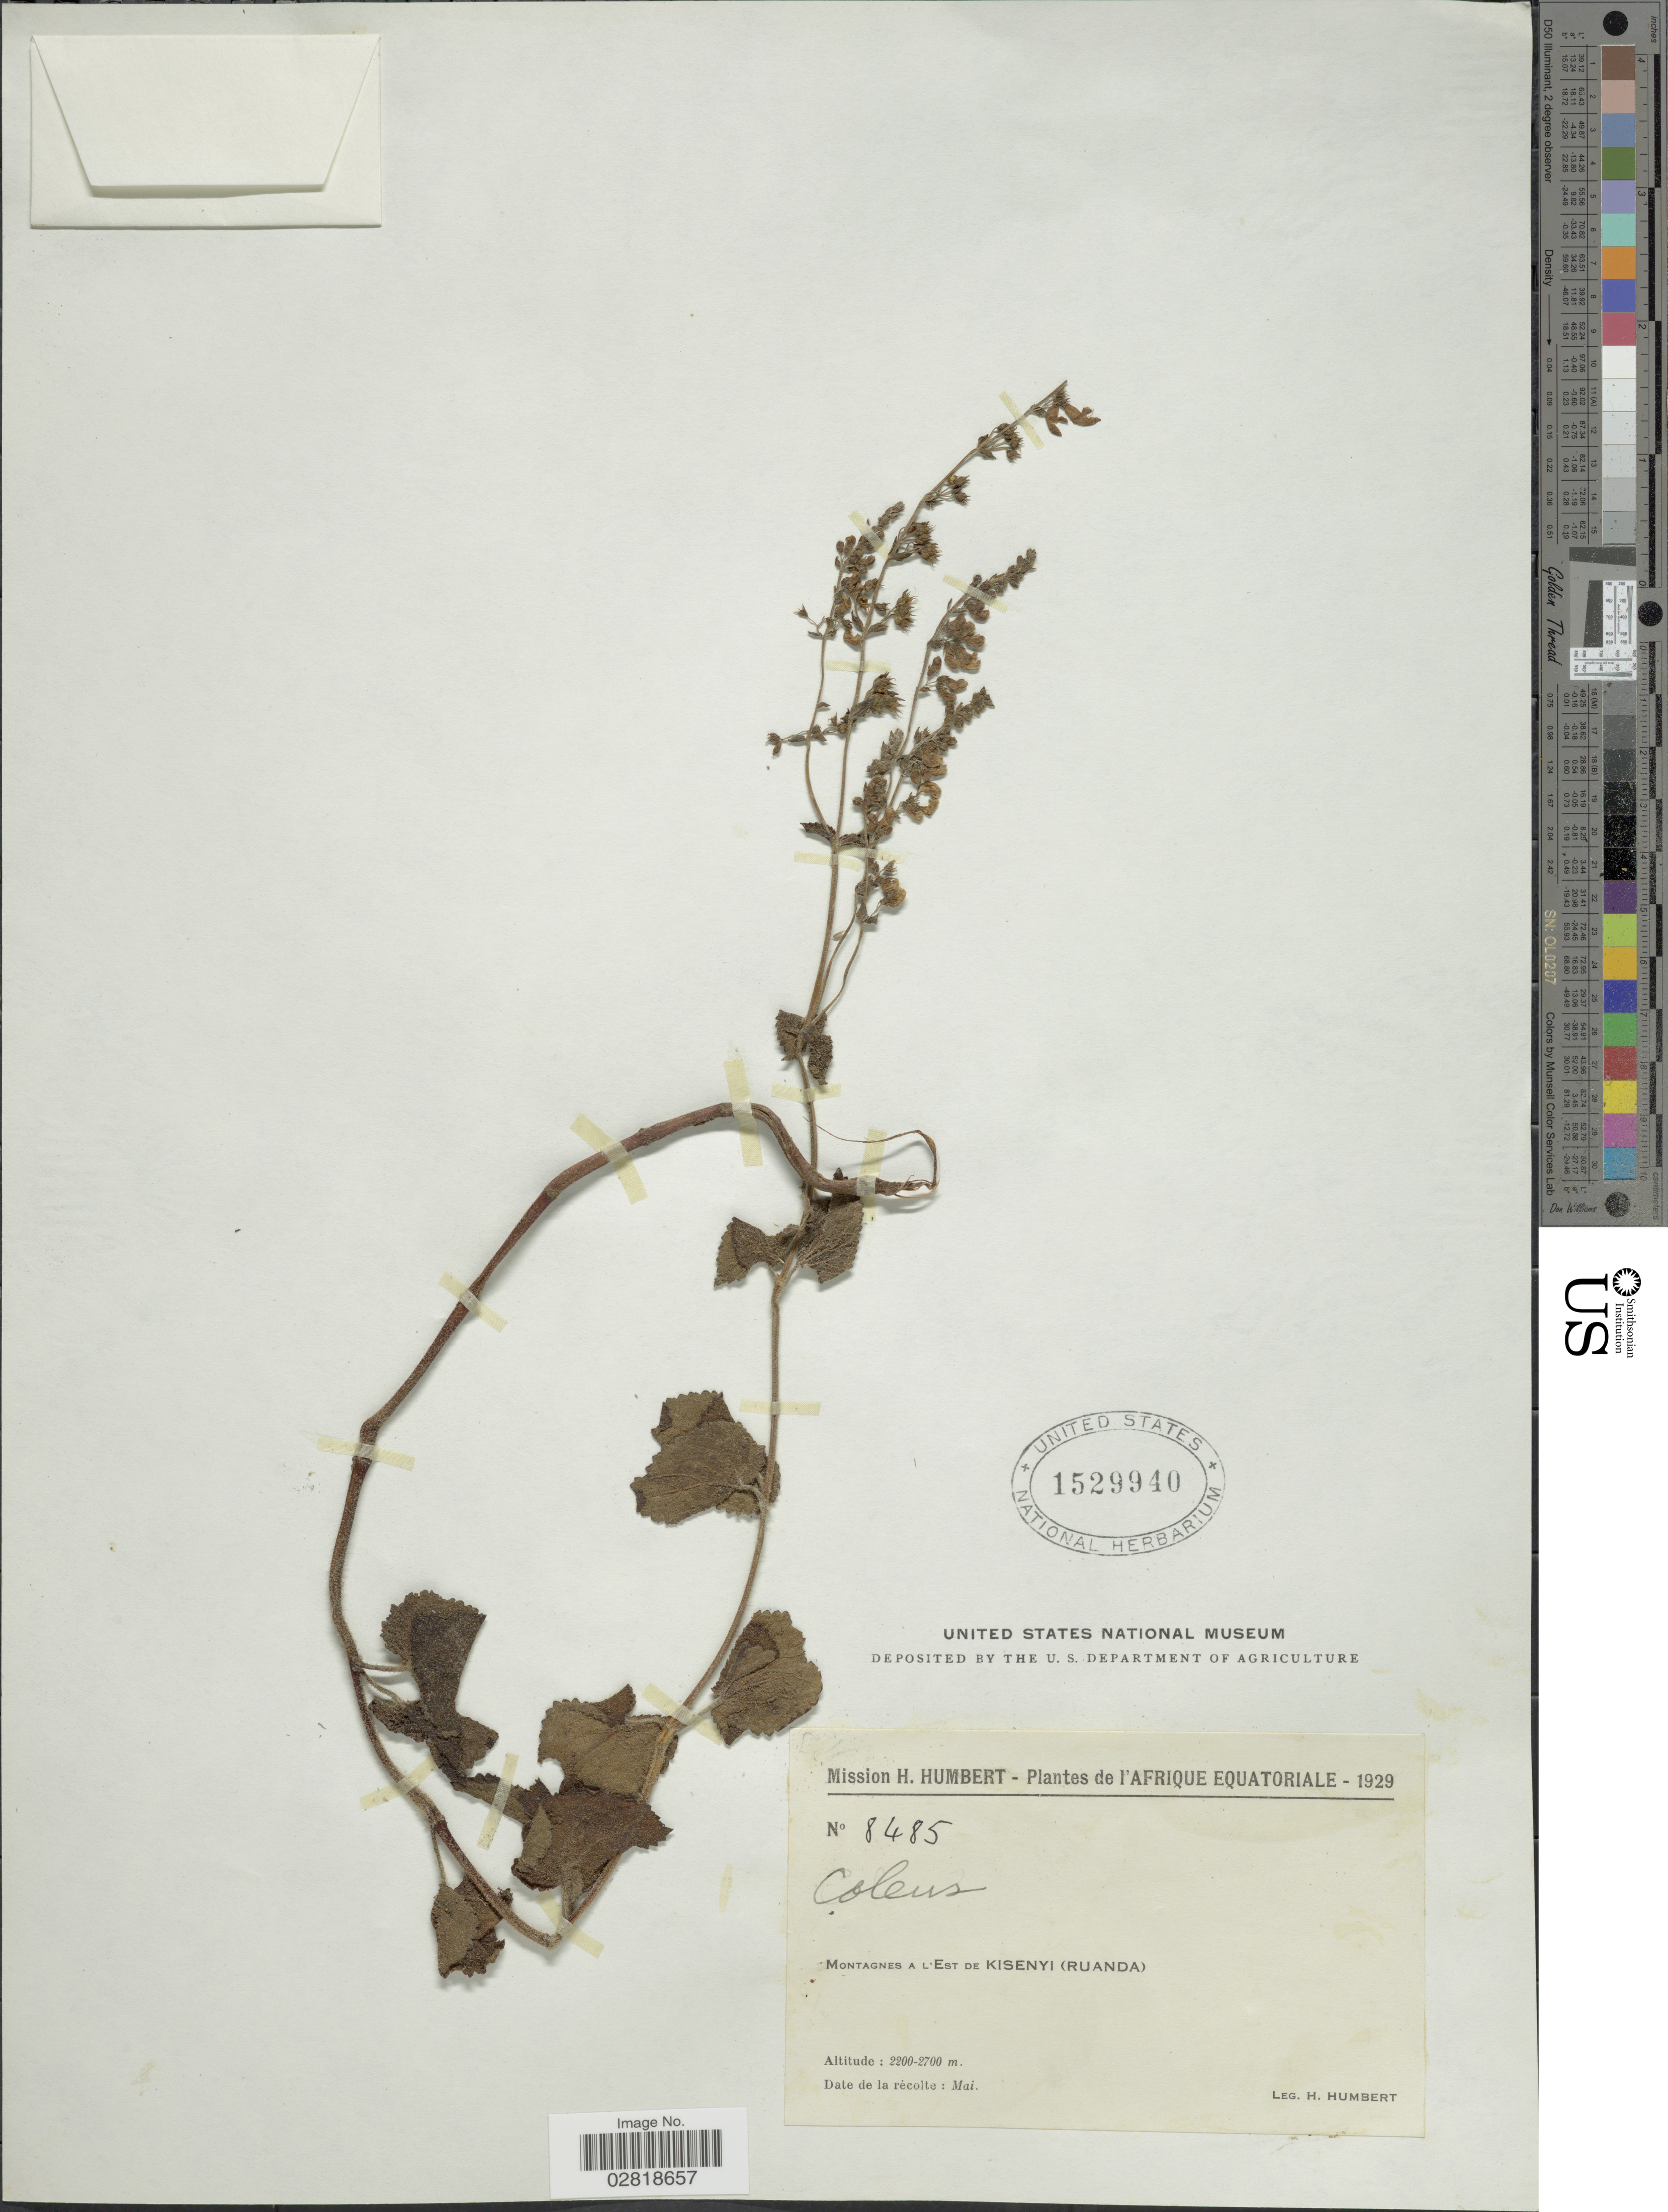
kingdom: Plantae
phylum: Tracheophyta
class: Magnoliopsida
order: Lamiales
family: Lamiaceae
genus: Plectranthus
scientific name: Plectranthus sp.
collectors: H. Humbert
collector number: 8485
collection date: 1929-05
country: Rwanda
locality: Montagnes a l'Est de Kisenyi (Ruanda)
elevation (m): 2200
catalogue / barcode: US 1529940